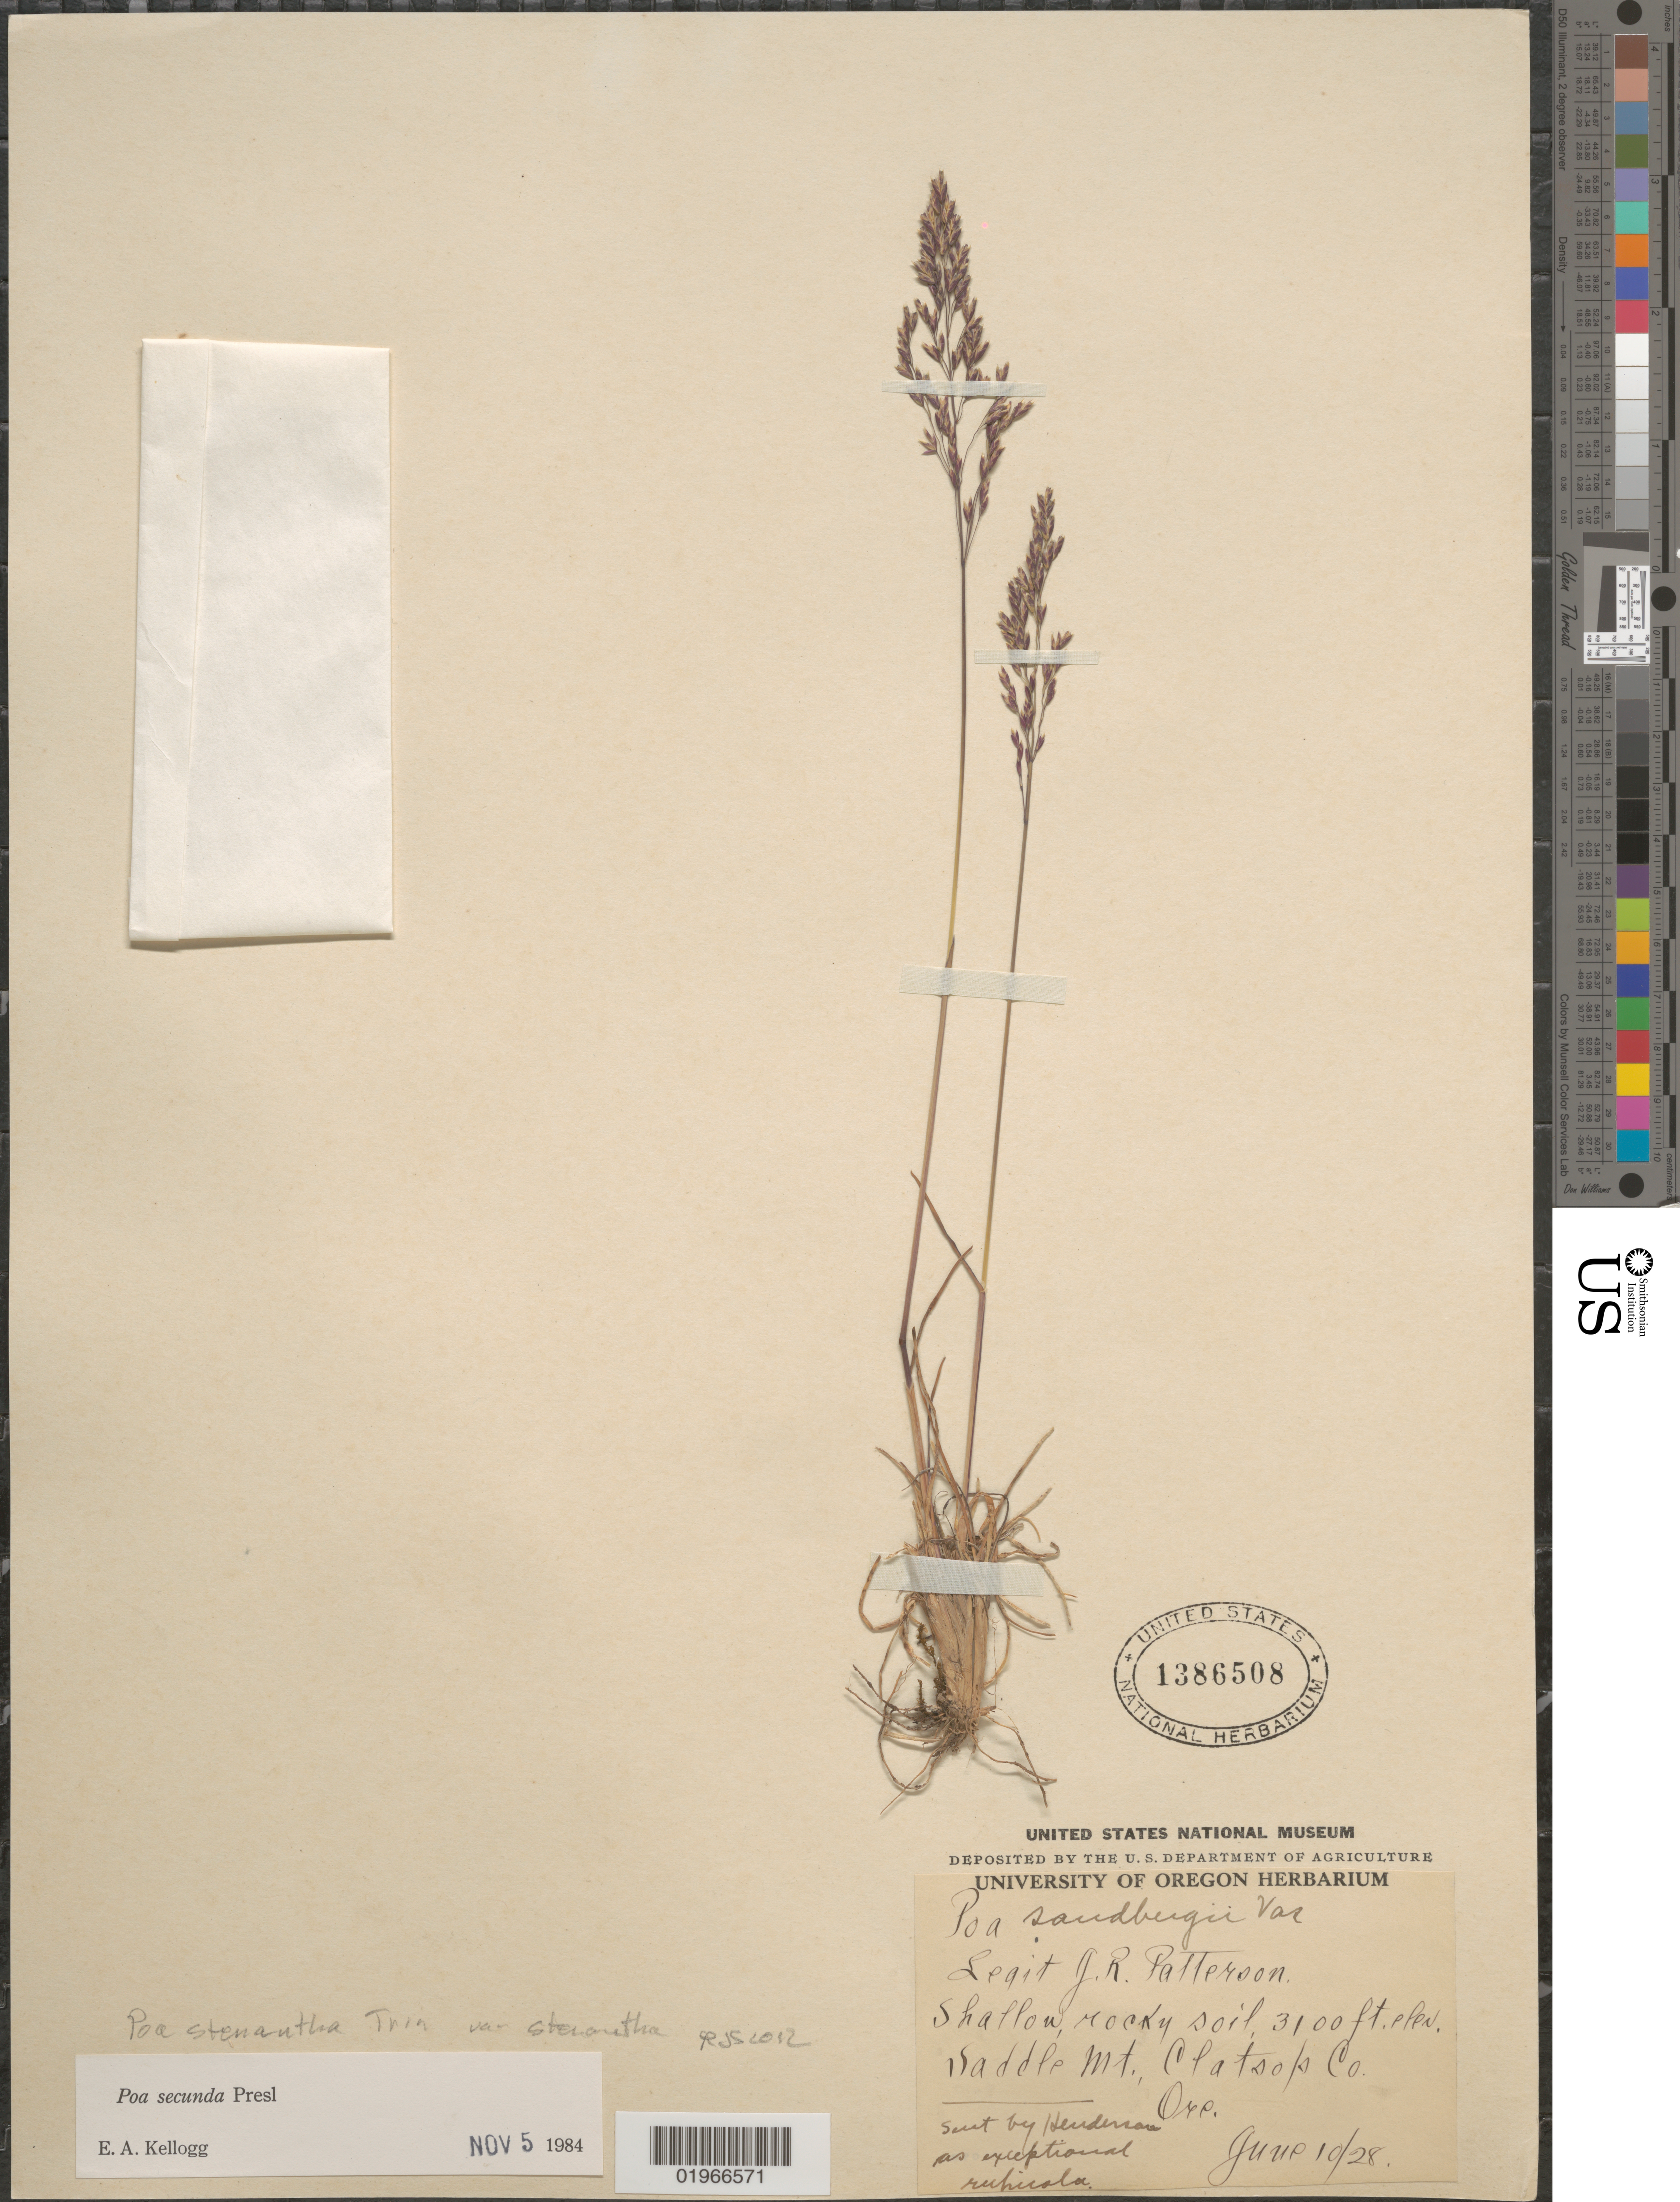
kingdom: Plantae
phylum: Tracheophyta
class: Liliopsida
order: Poales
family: Poaceae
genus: Poa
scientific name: Poa stenantha var. stenantha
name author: Trin.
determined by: Soreng, Robert J., Research Associate (BOT), Smithsonian Institution - National Museum of Natural History (UNITED STATES)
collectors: J. Patterson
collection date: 1928-06-10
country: United States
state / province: Oregon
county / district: Clatsop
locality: Shallow rocky soil, Saddle Mt.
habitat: Shallow rocky soil.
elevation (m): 945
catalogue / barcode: US 1386508